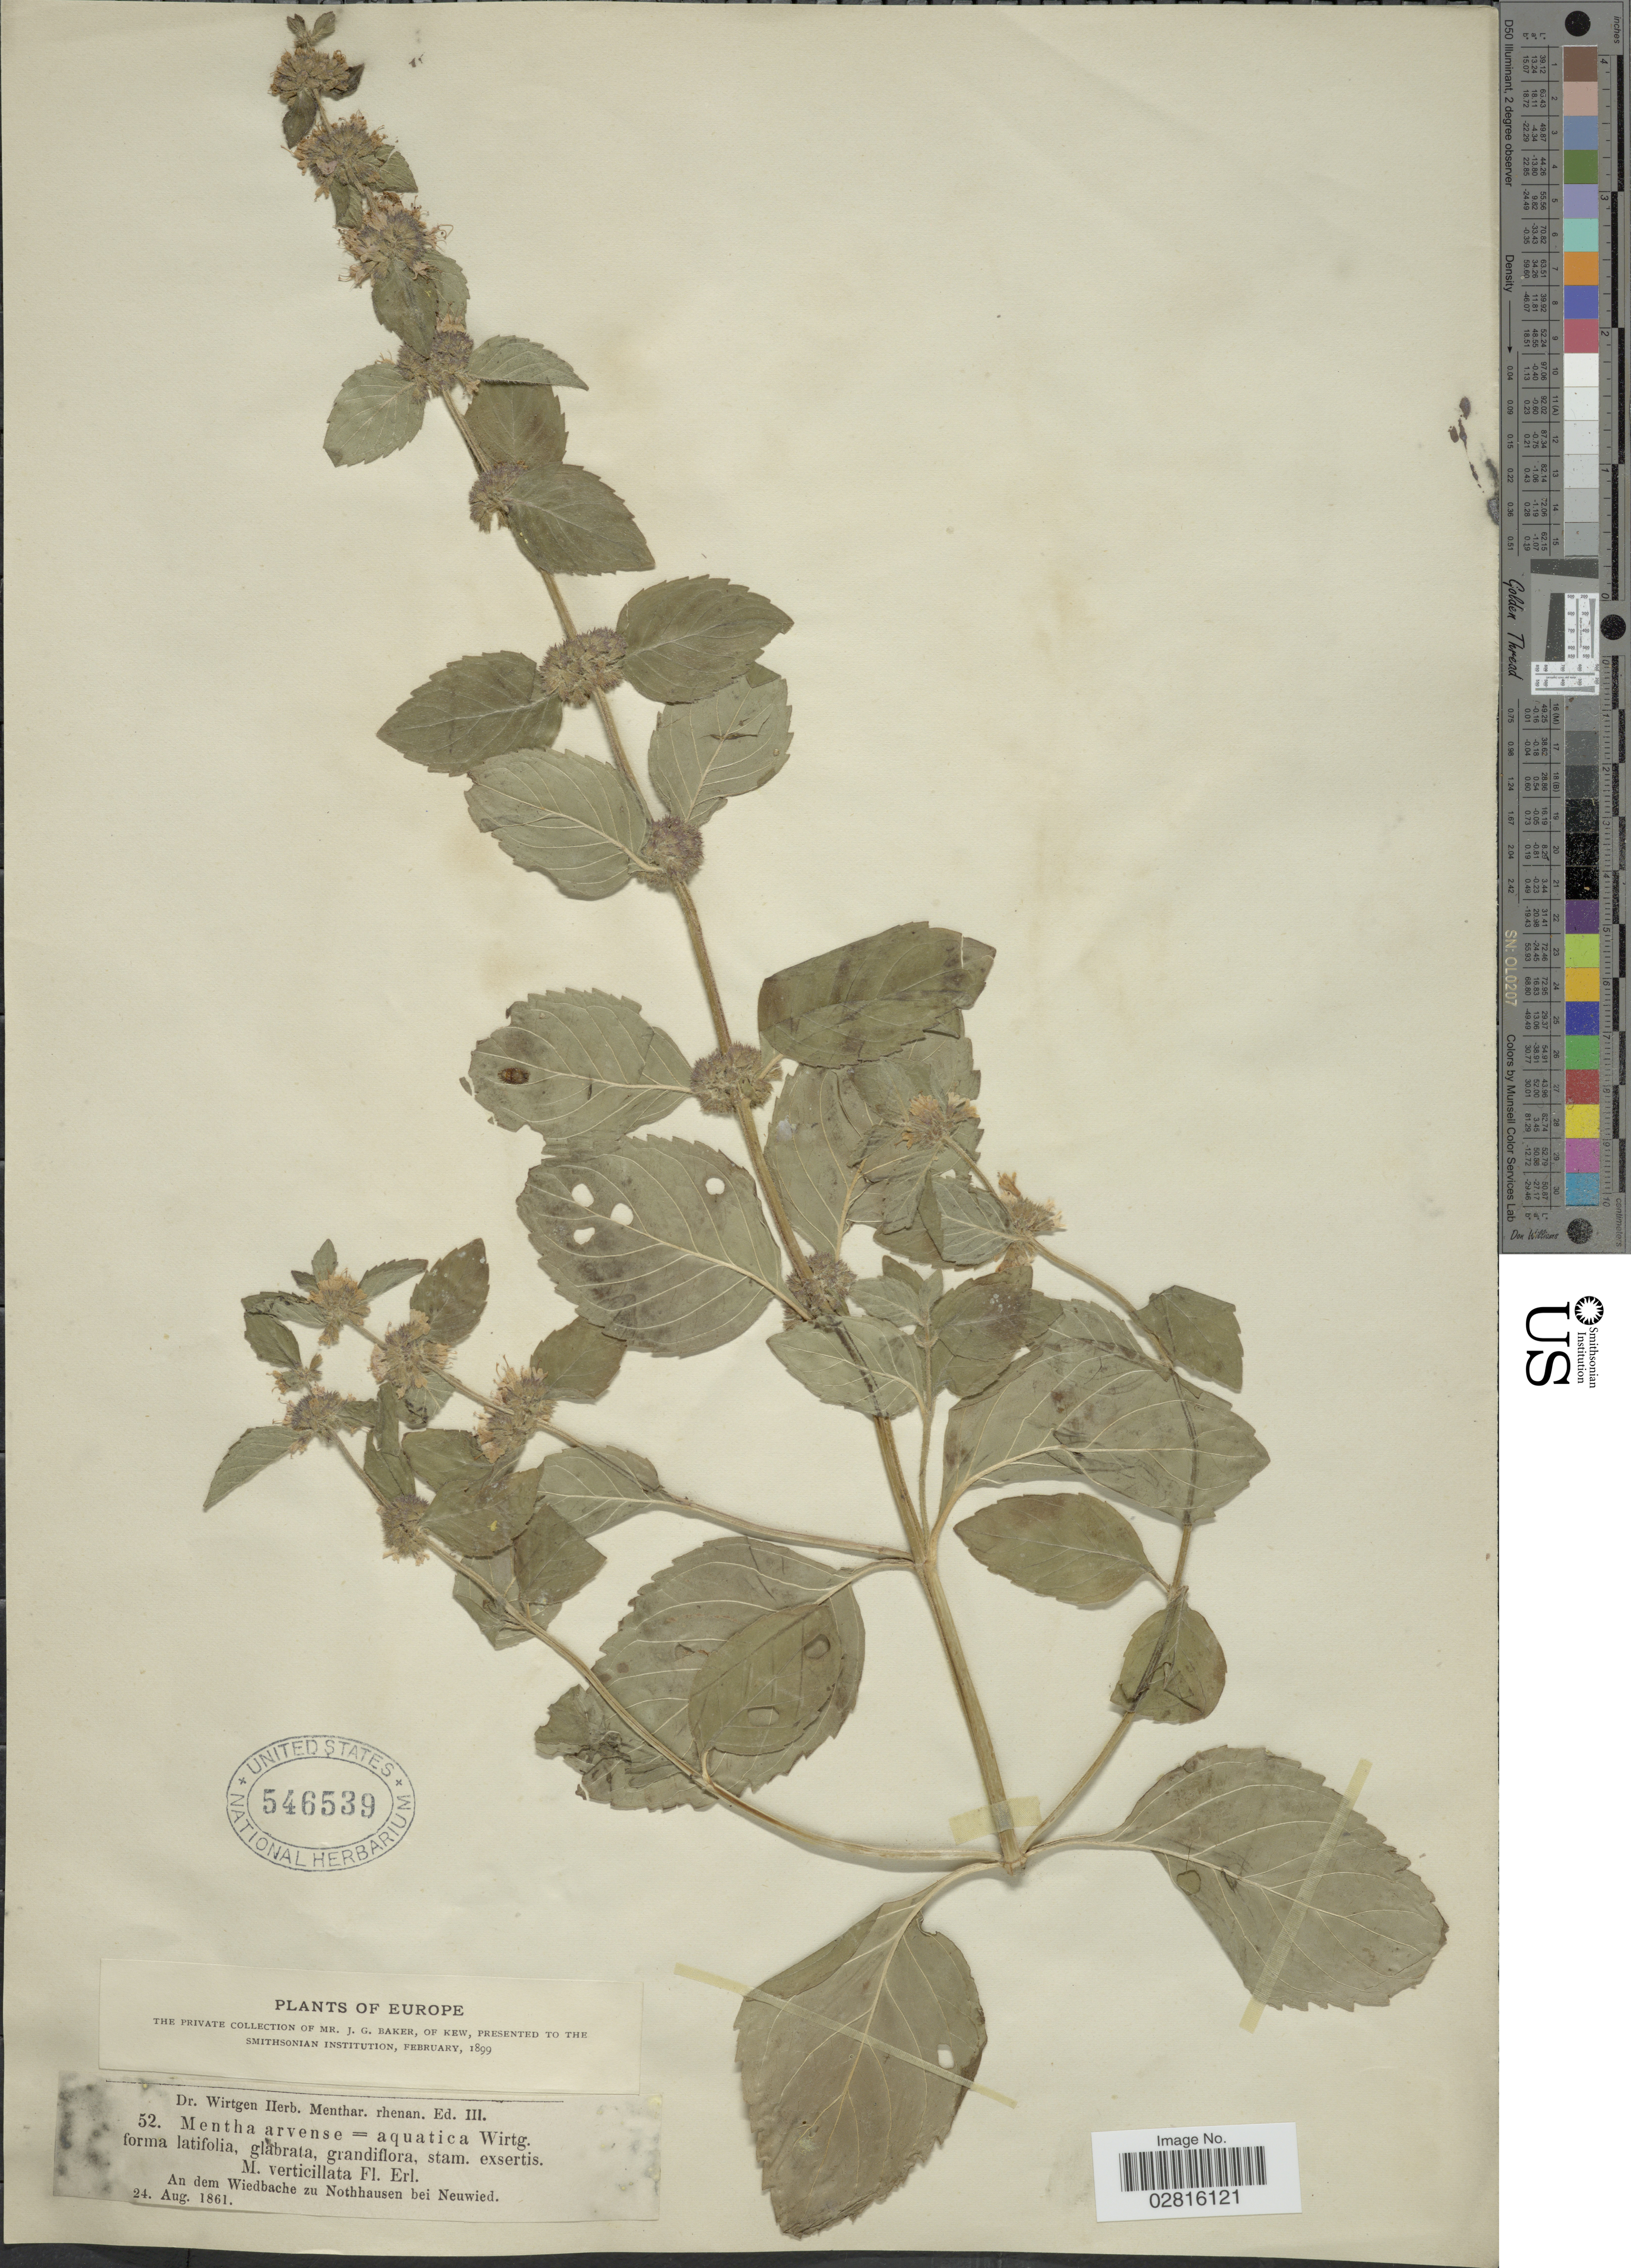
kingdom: Plantae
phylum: Tracheophyta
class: Magnoliopsida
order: Lamiales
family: Lamiaceae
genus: Mentha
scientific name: Mentha aquatica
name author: L.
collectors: Wirtgen, --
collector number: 52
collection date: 1861-08-24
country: Germany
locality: An dem Wiedbache zu Nothhausen bei Neuwied. Europe.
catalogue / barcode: US 546539